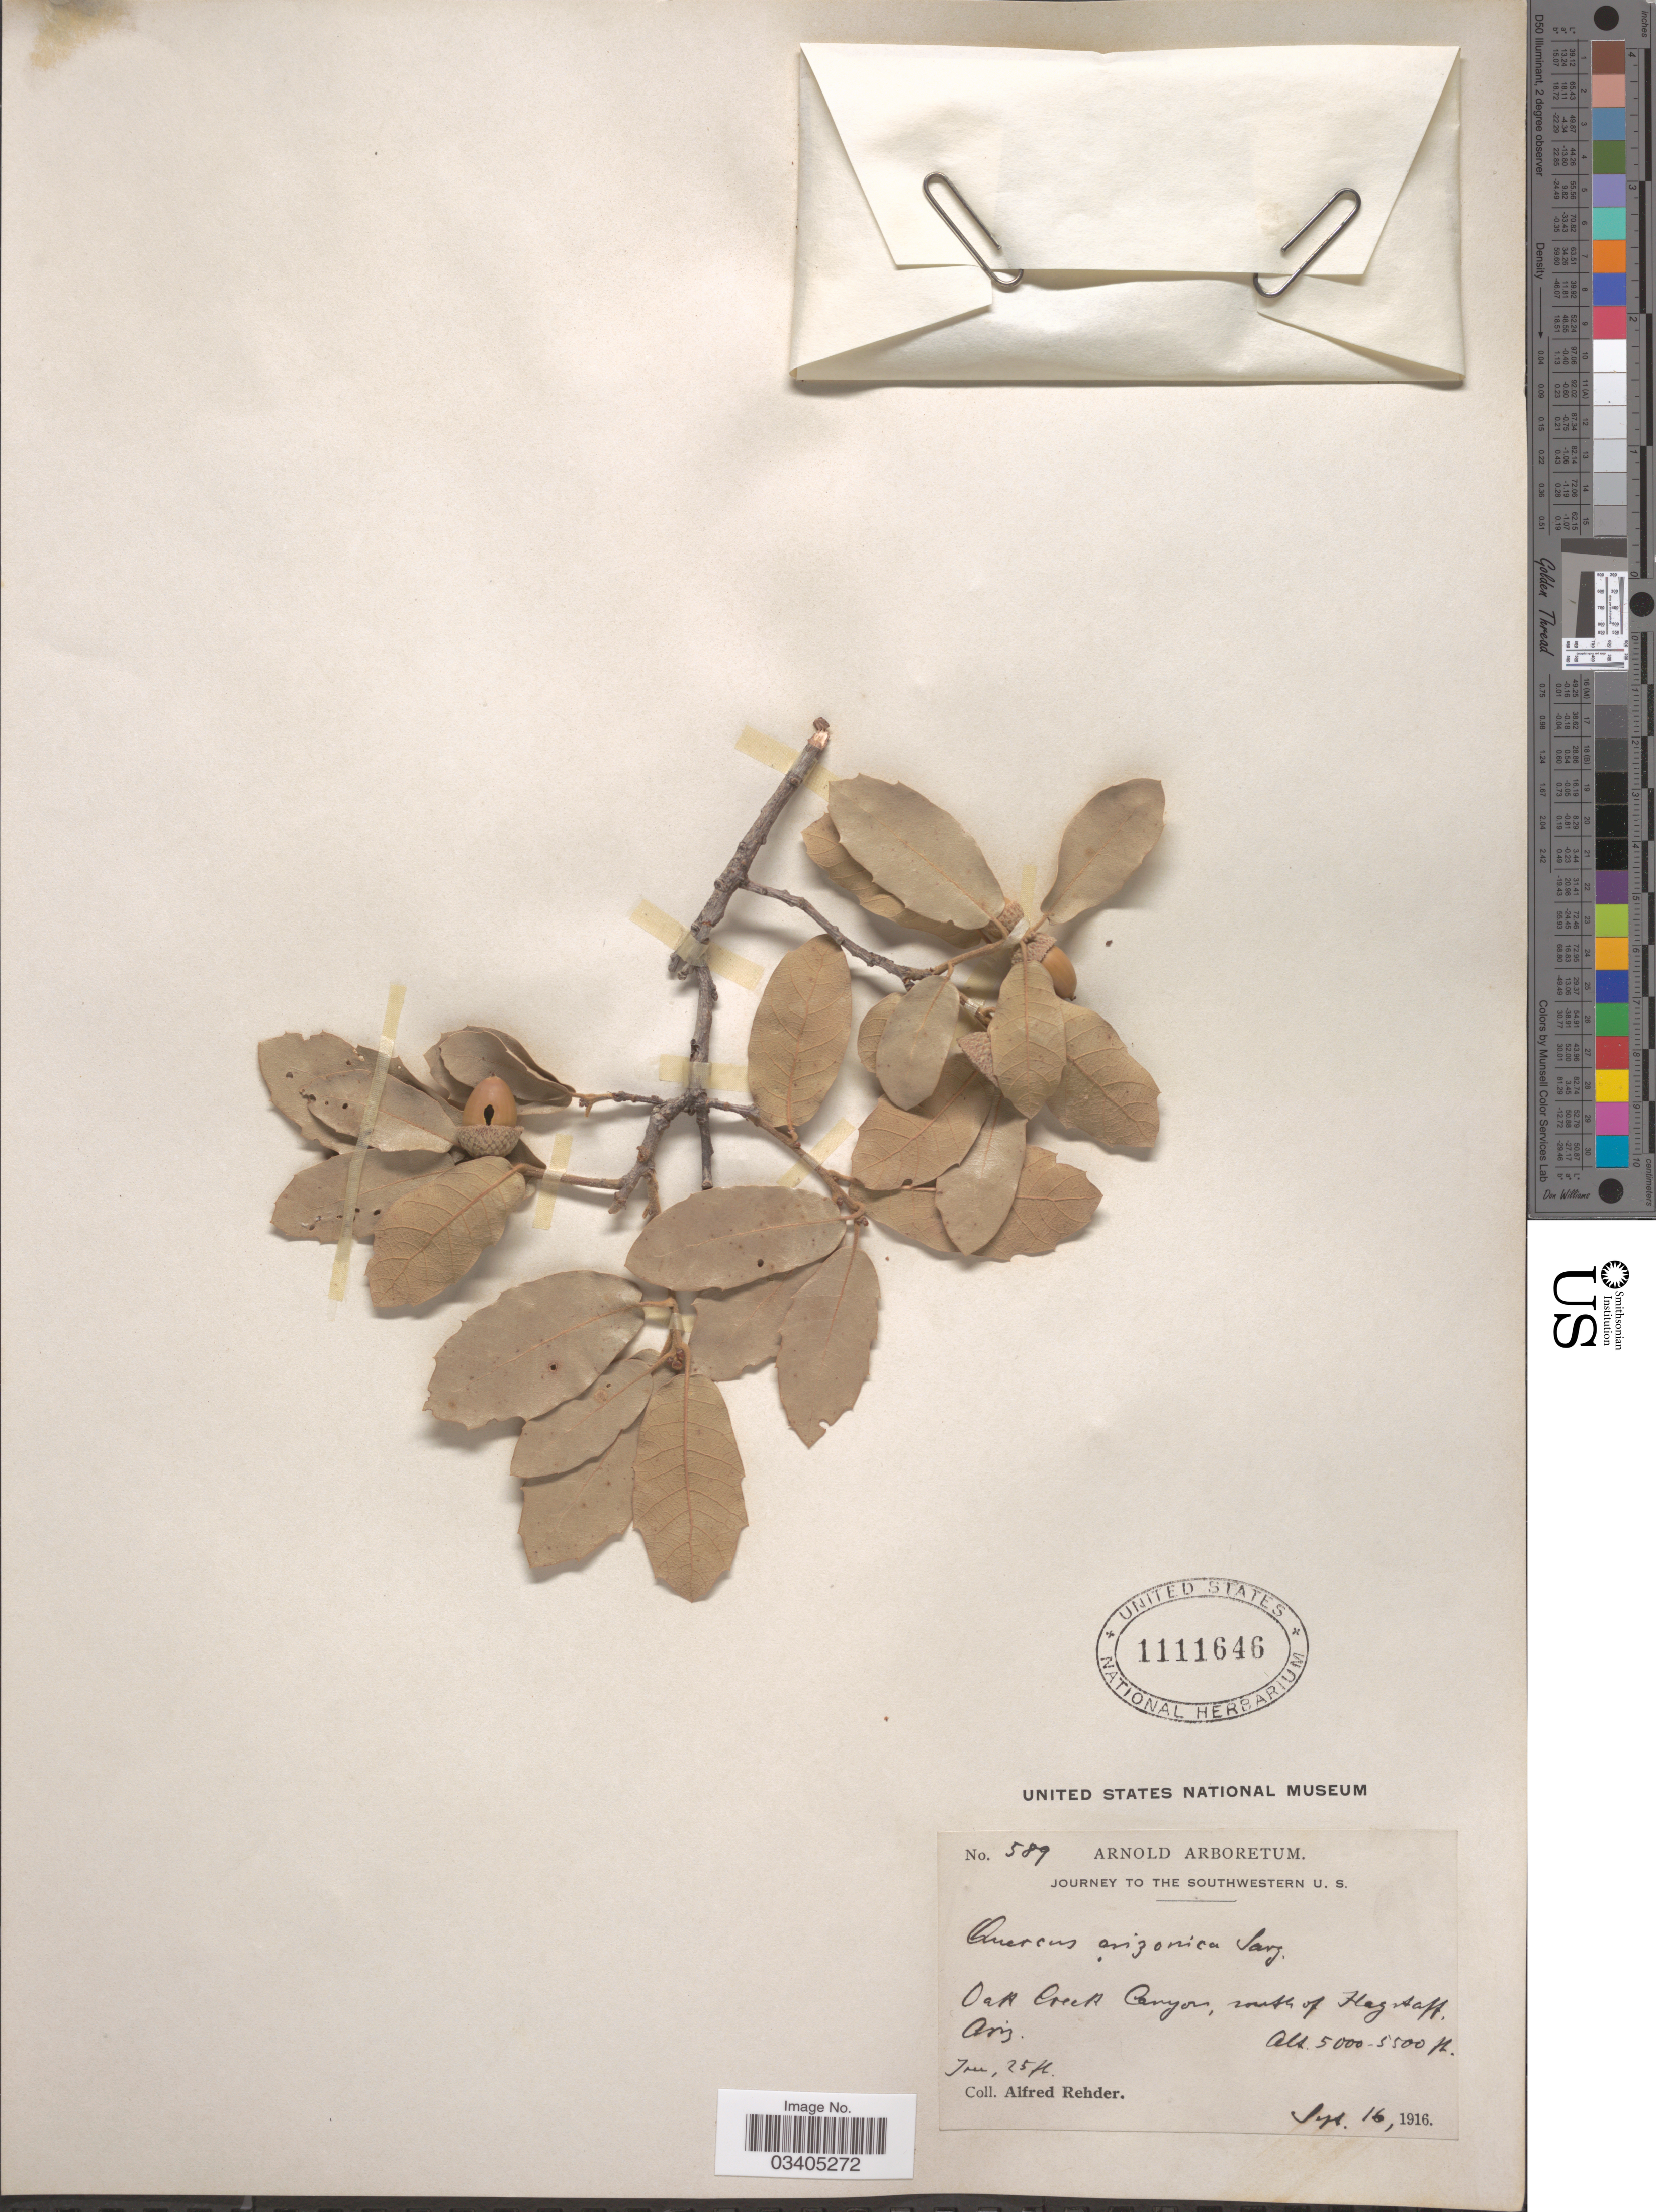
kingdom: Plantae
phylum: Tracheophyta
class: Magnoliopsida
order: Fagales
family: Fagaceae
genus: Quercus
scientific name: Quercus grisea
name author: Liebm.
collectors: A. Rehder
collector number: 589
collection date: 1916-09-16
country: United States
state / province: Arizona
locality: Oak Creek Canyon, south of Flagstaff.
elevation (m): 1524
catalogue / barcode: US 1111646